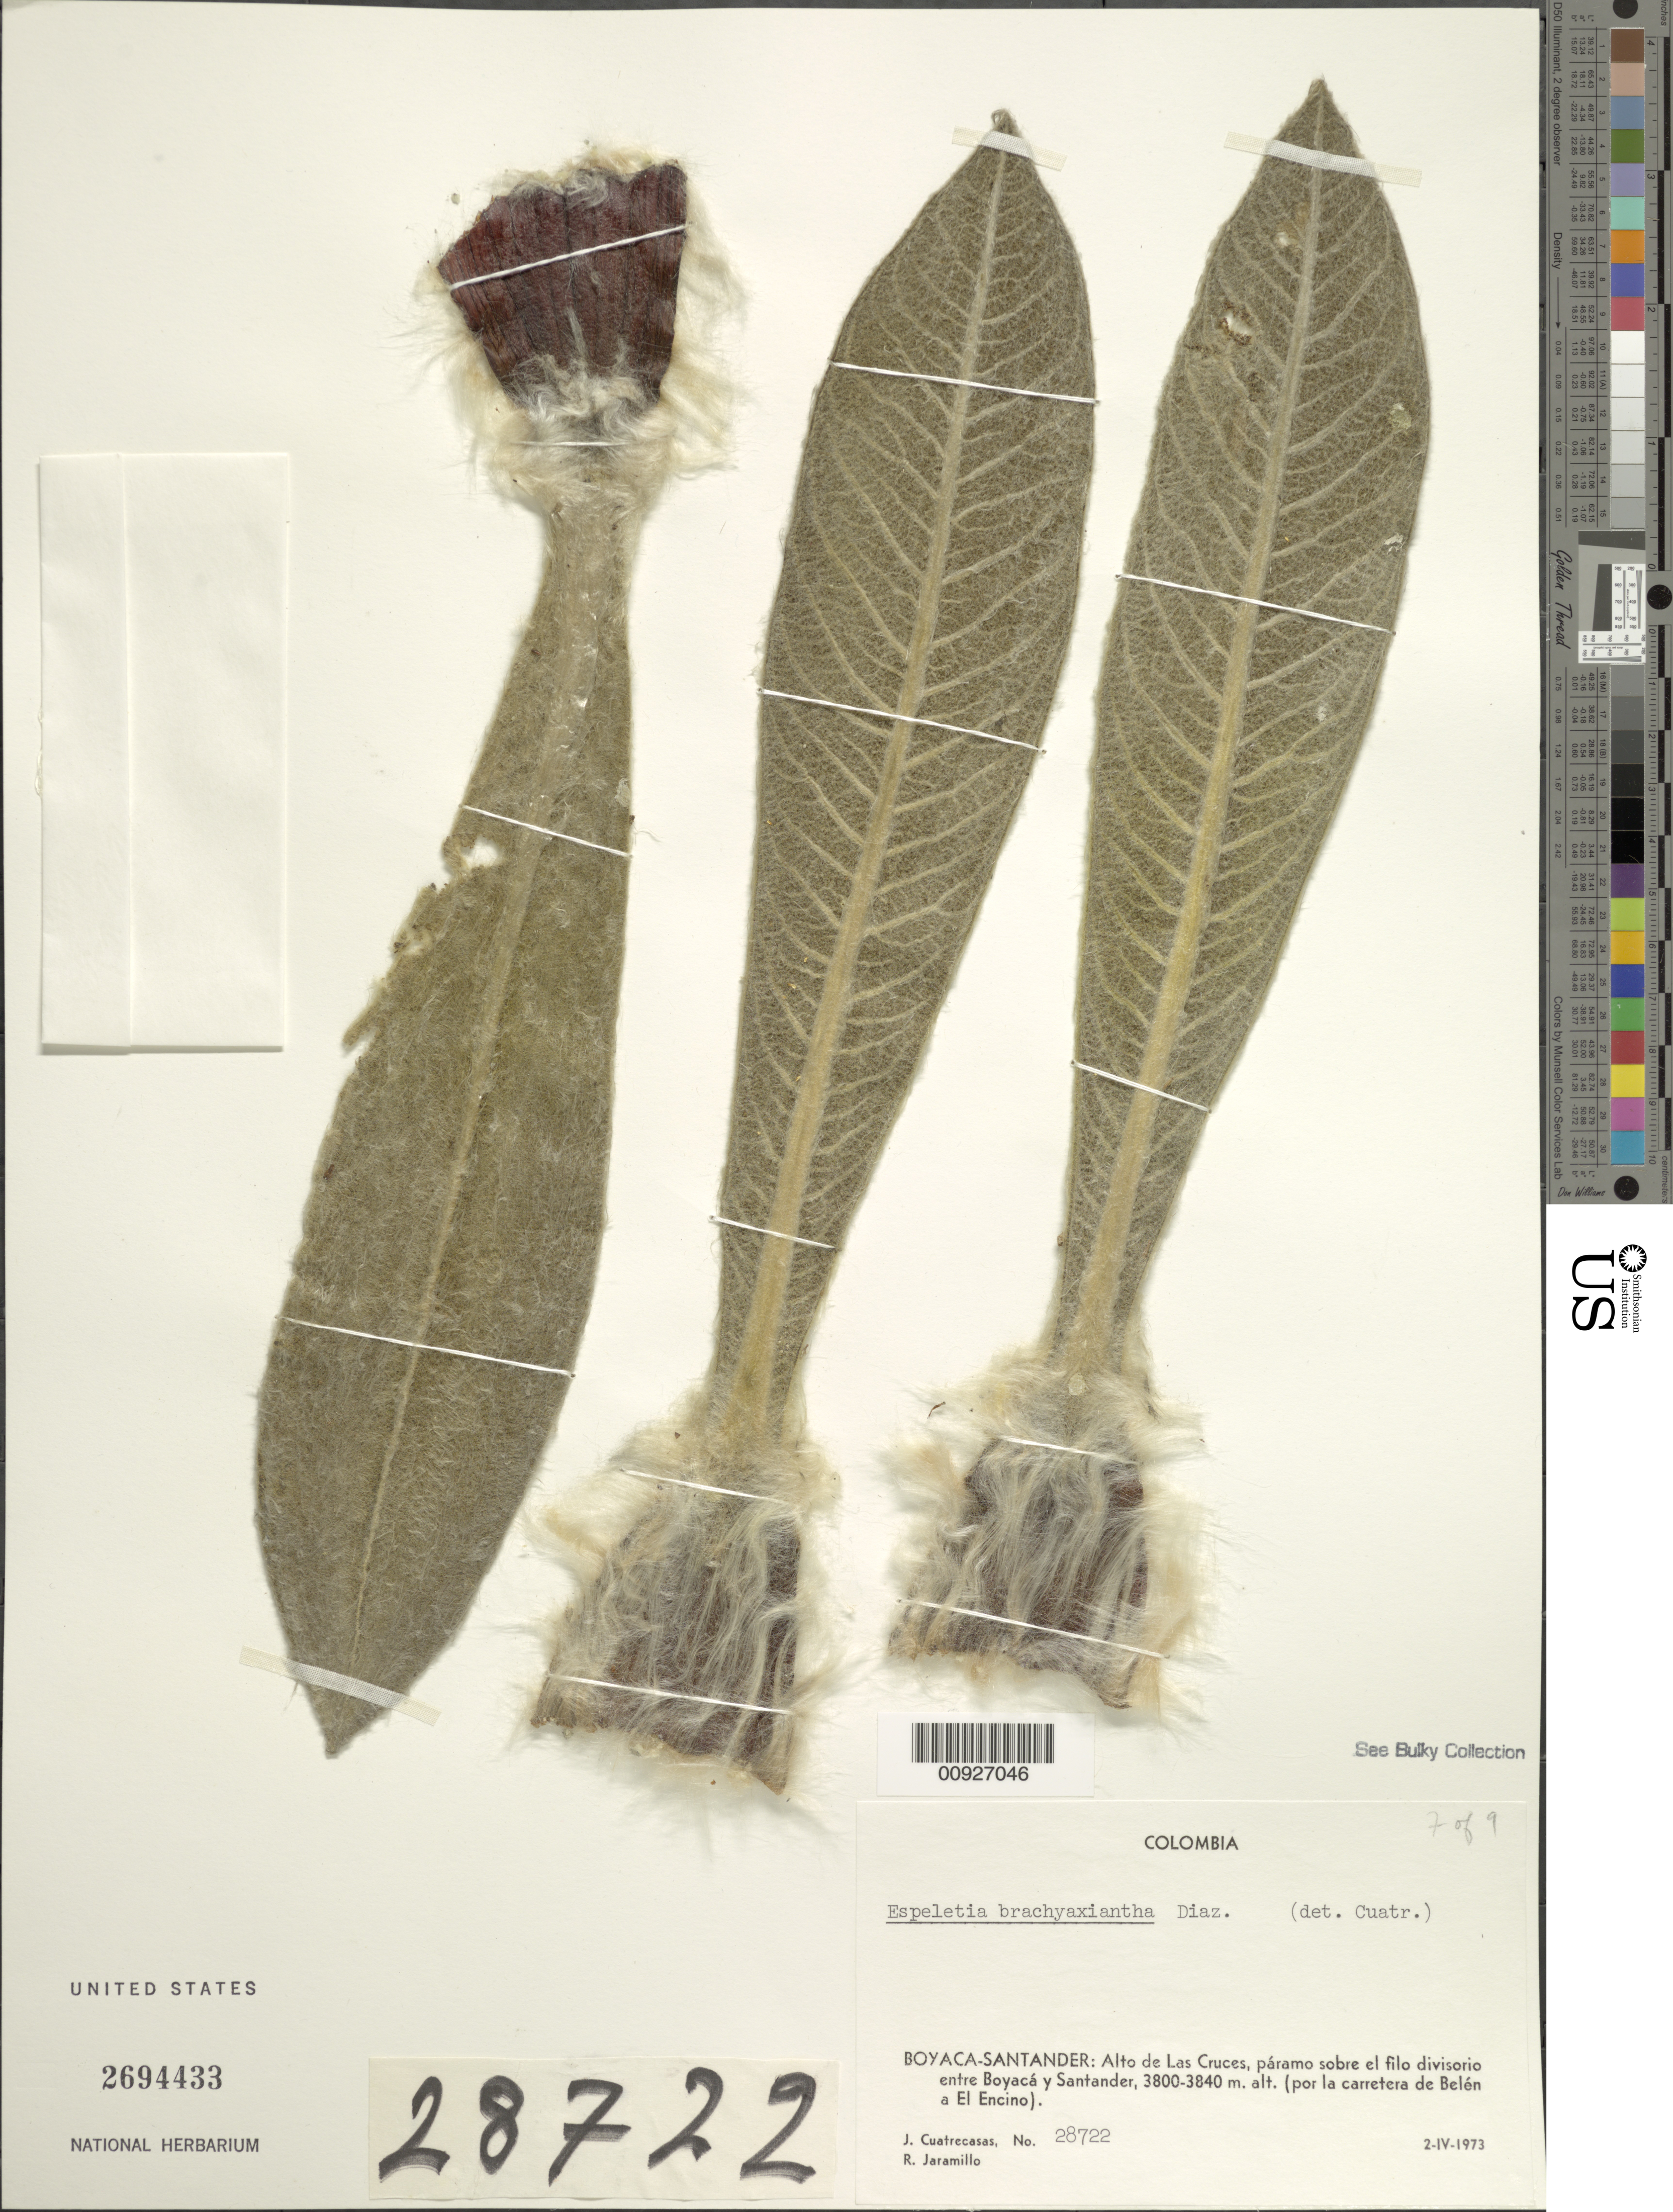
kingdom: Plantae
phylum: Tracheophyta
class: Magnoliopsida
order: Asterales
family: Asteraceae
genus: Espeletia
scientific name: Espeletia brachyaxiantha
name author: S. Díaz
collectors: J. Cuatrecasas & R. Jaramillo M.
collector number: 28722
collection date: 1973-04-02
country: Colombia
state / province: Boyacá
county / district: Santander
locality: Alto de Las Cruces, páramo sobre el filo divisorio entre Boyacá y Santander, (por la carretera de Belén a El Encino).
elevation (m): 3800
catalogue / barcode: US 2694433